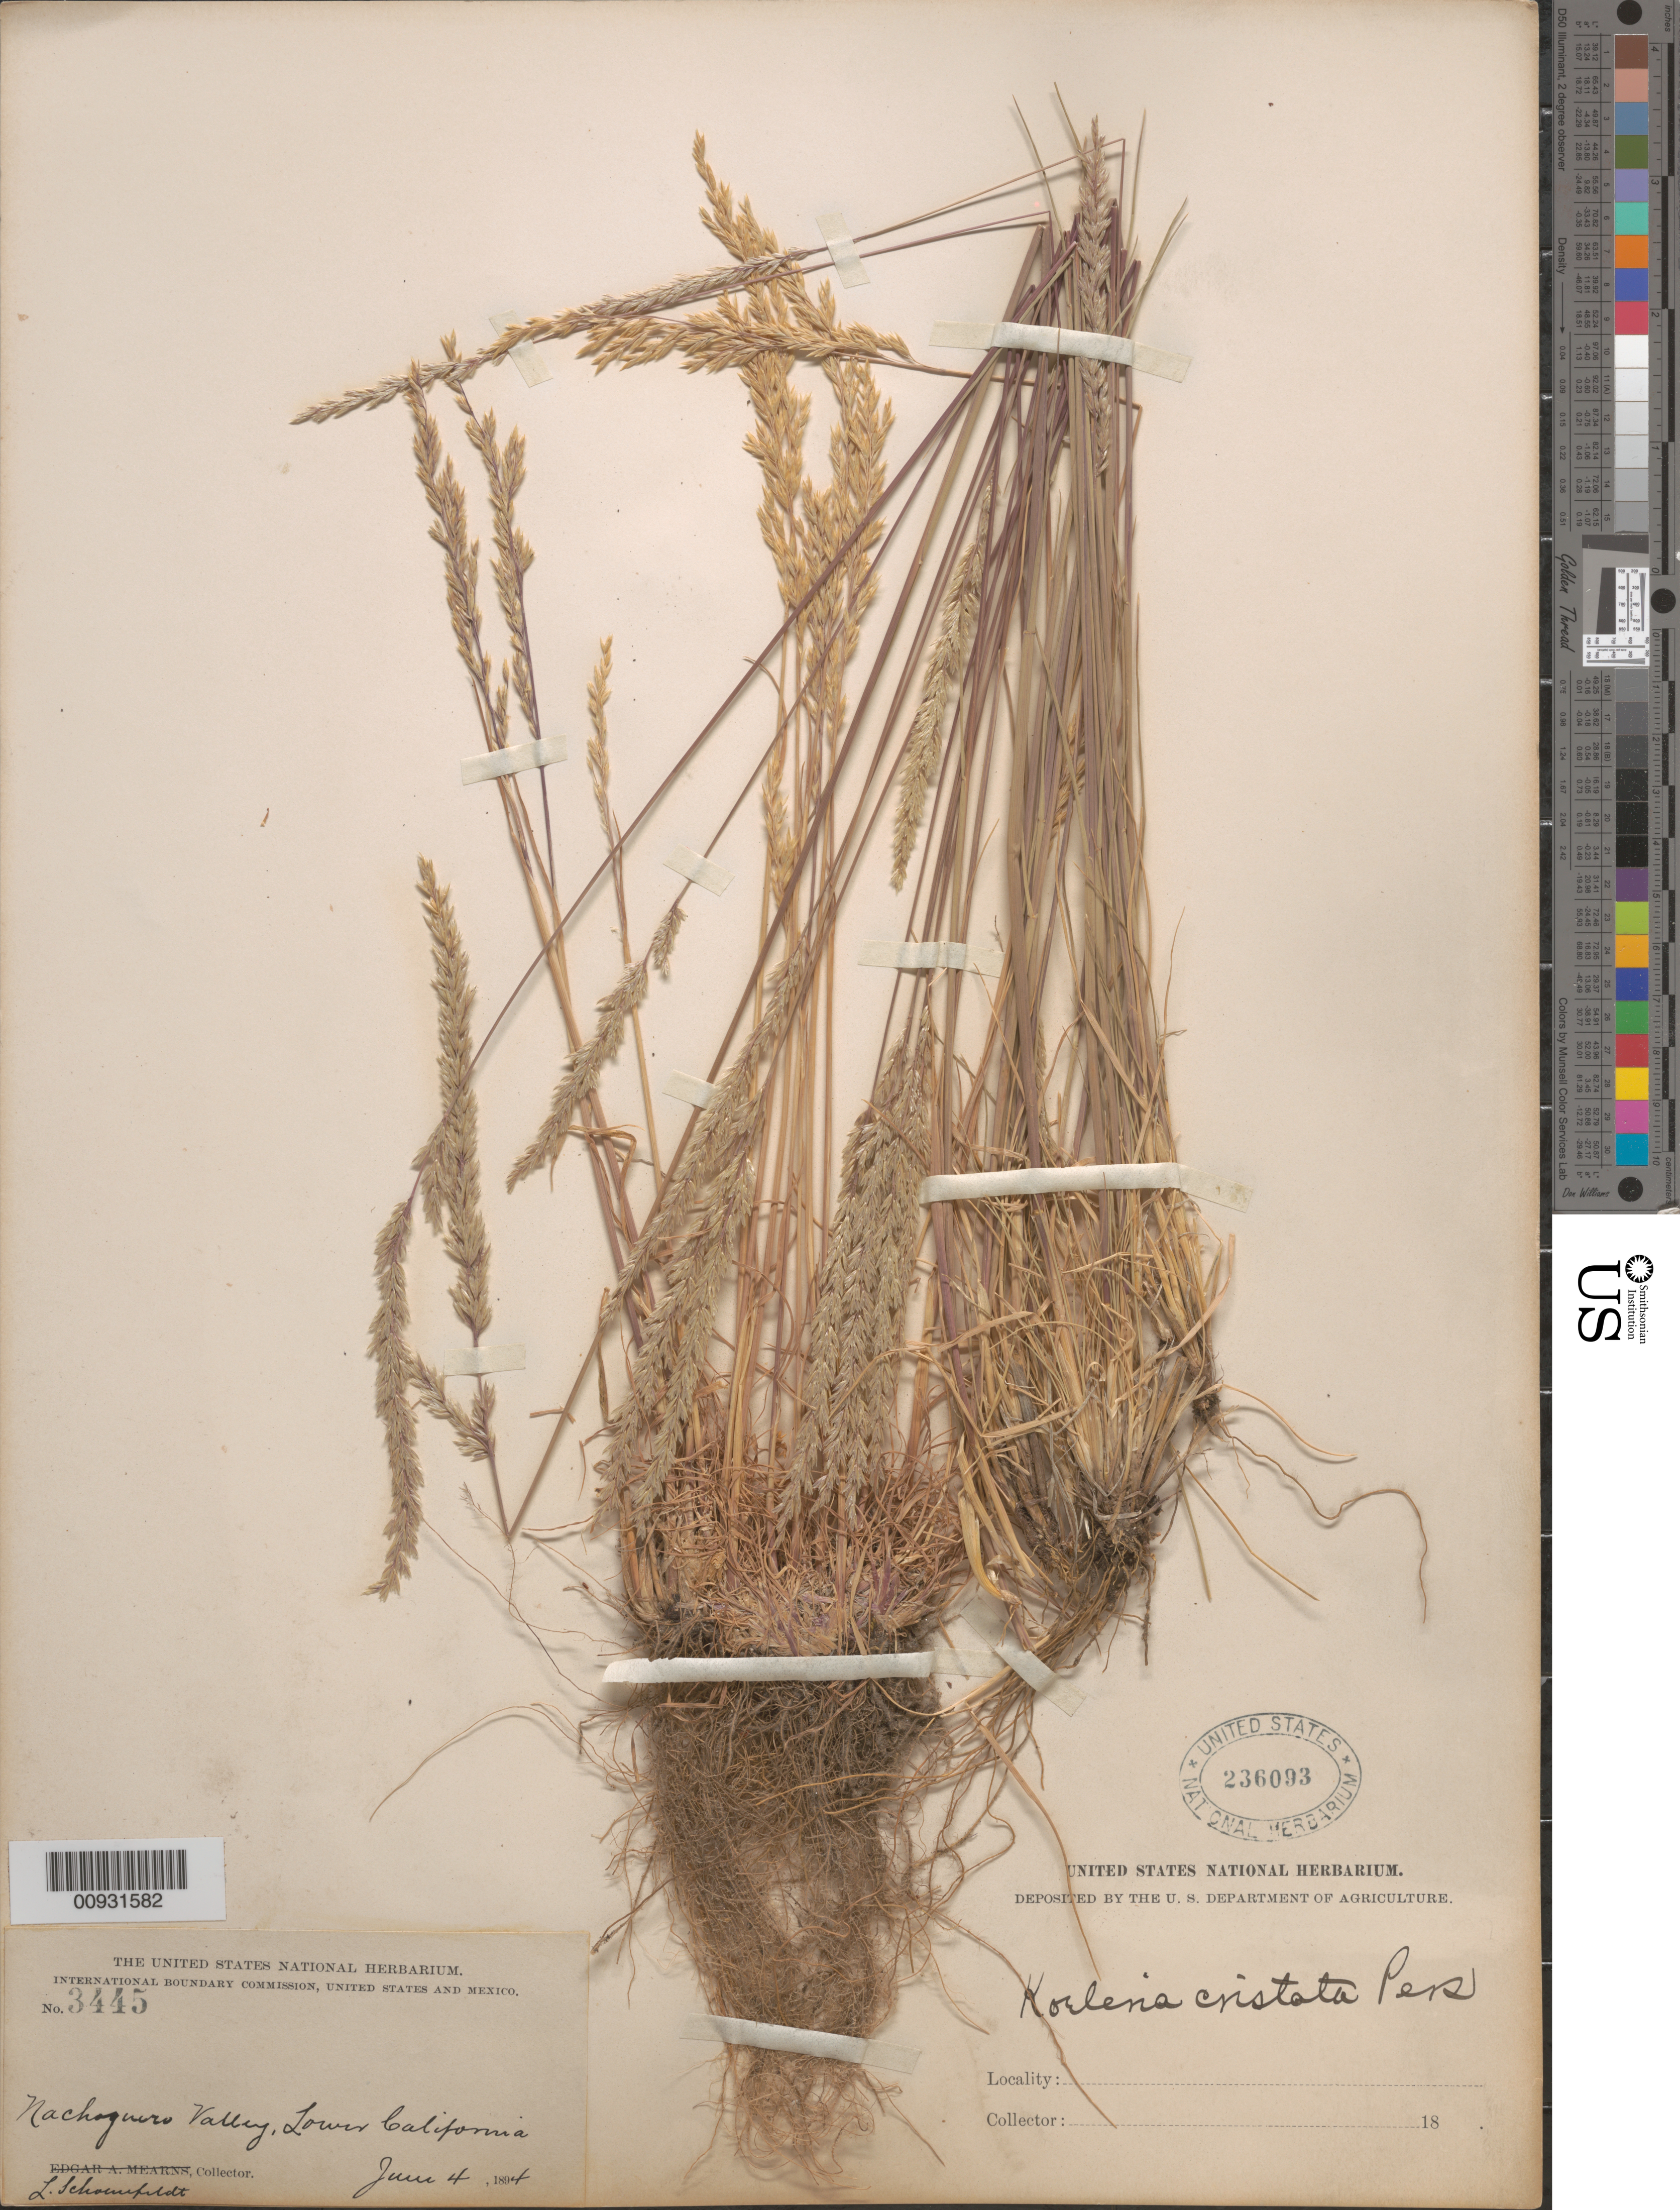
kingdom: Plantae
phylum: Tracheophyta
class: Liliopsida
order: Poales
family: Poaceae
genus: Koeleria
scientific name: Koeleria pyramidata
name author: (Lam.) P. Beauv.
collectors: L. Schoenfeldt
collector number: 3445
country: Mexico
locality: Nachoquero Valley, lower California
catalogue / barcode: US 236093